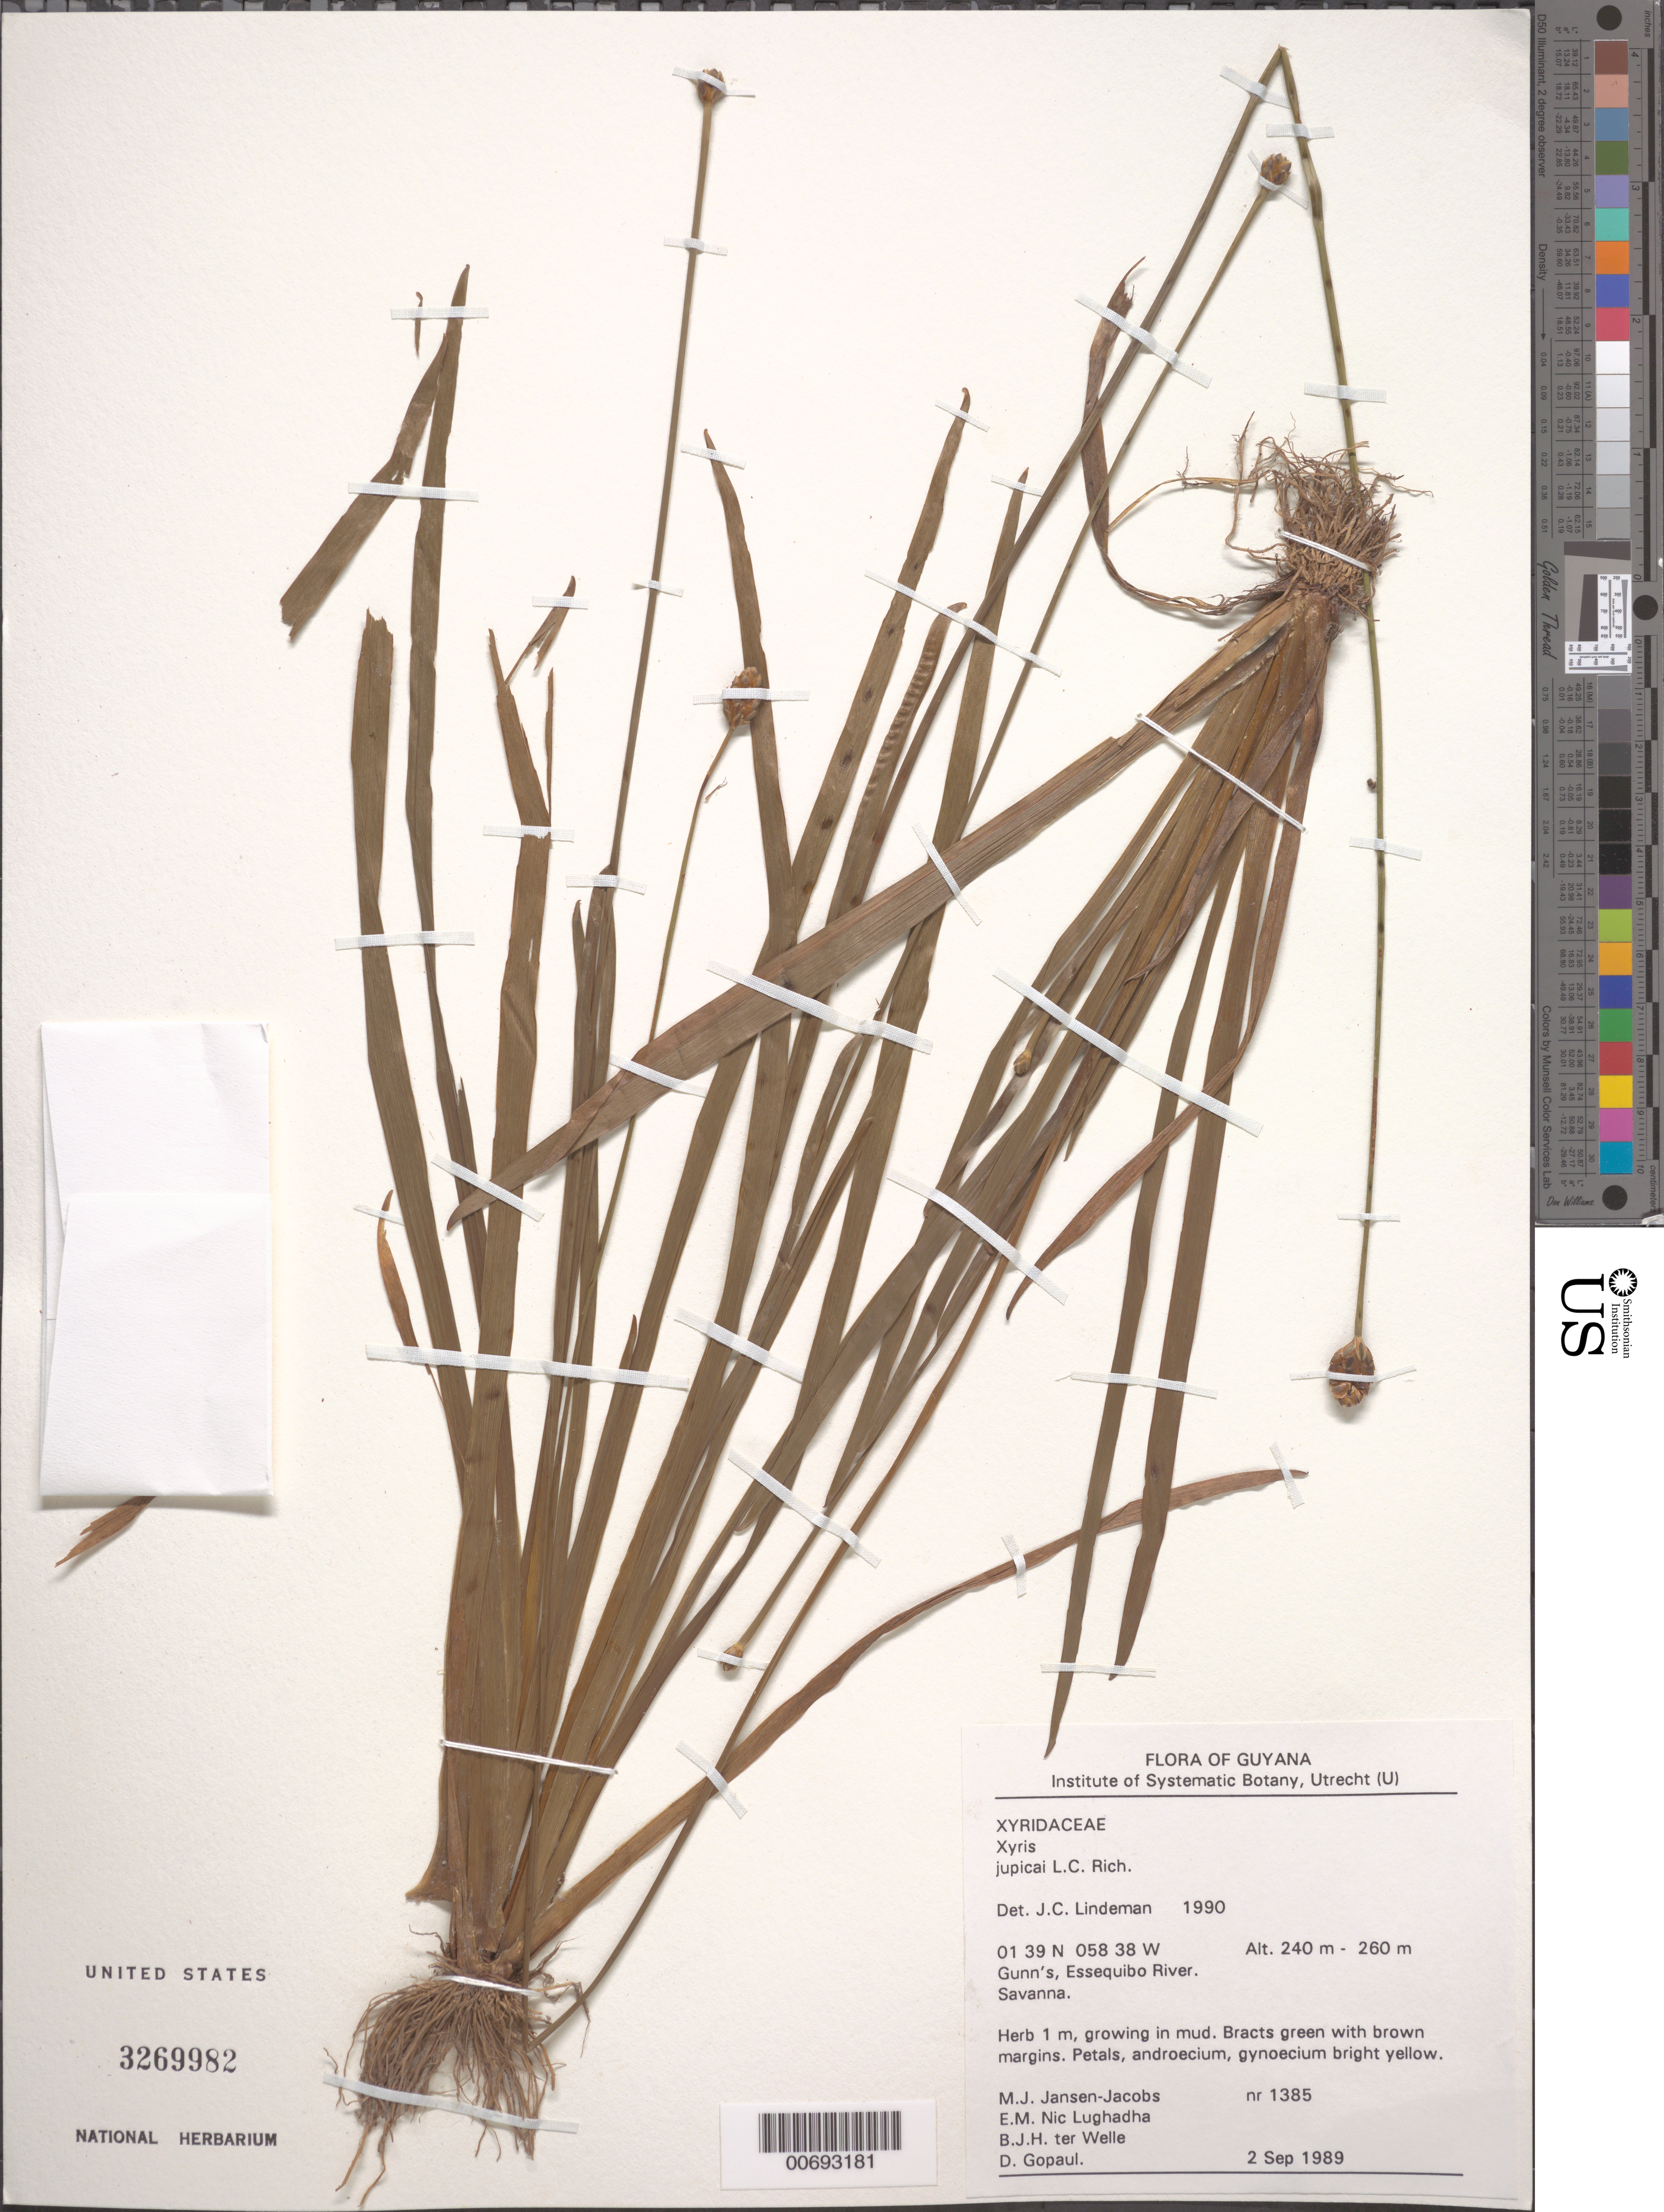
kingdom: Plantae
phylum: Tracheophyta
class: Liliopsida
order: Poales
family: Xyridaceae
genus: Xyris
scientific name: Xyris jupicai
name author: Rich.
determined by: Lindeman, J. C.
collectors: M. J. Jansen-Jacobs, E. Nic Lughadha, B. Welle & D. Gopaul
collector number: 1385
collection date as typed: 2-Sep-89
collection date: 1989-09-02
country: Guyana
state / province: U. Takutu-U. Essequibo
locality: Gunn's, Essequibo River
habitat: Savanna; growing in mud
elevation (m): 240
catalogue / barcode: US 3269982